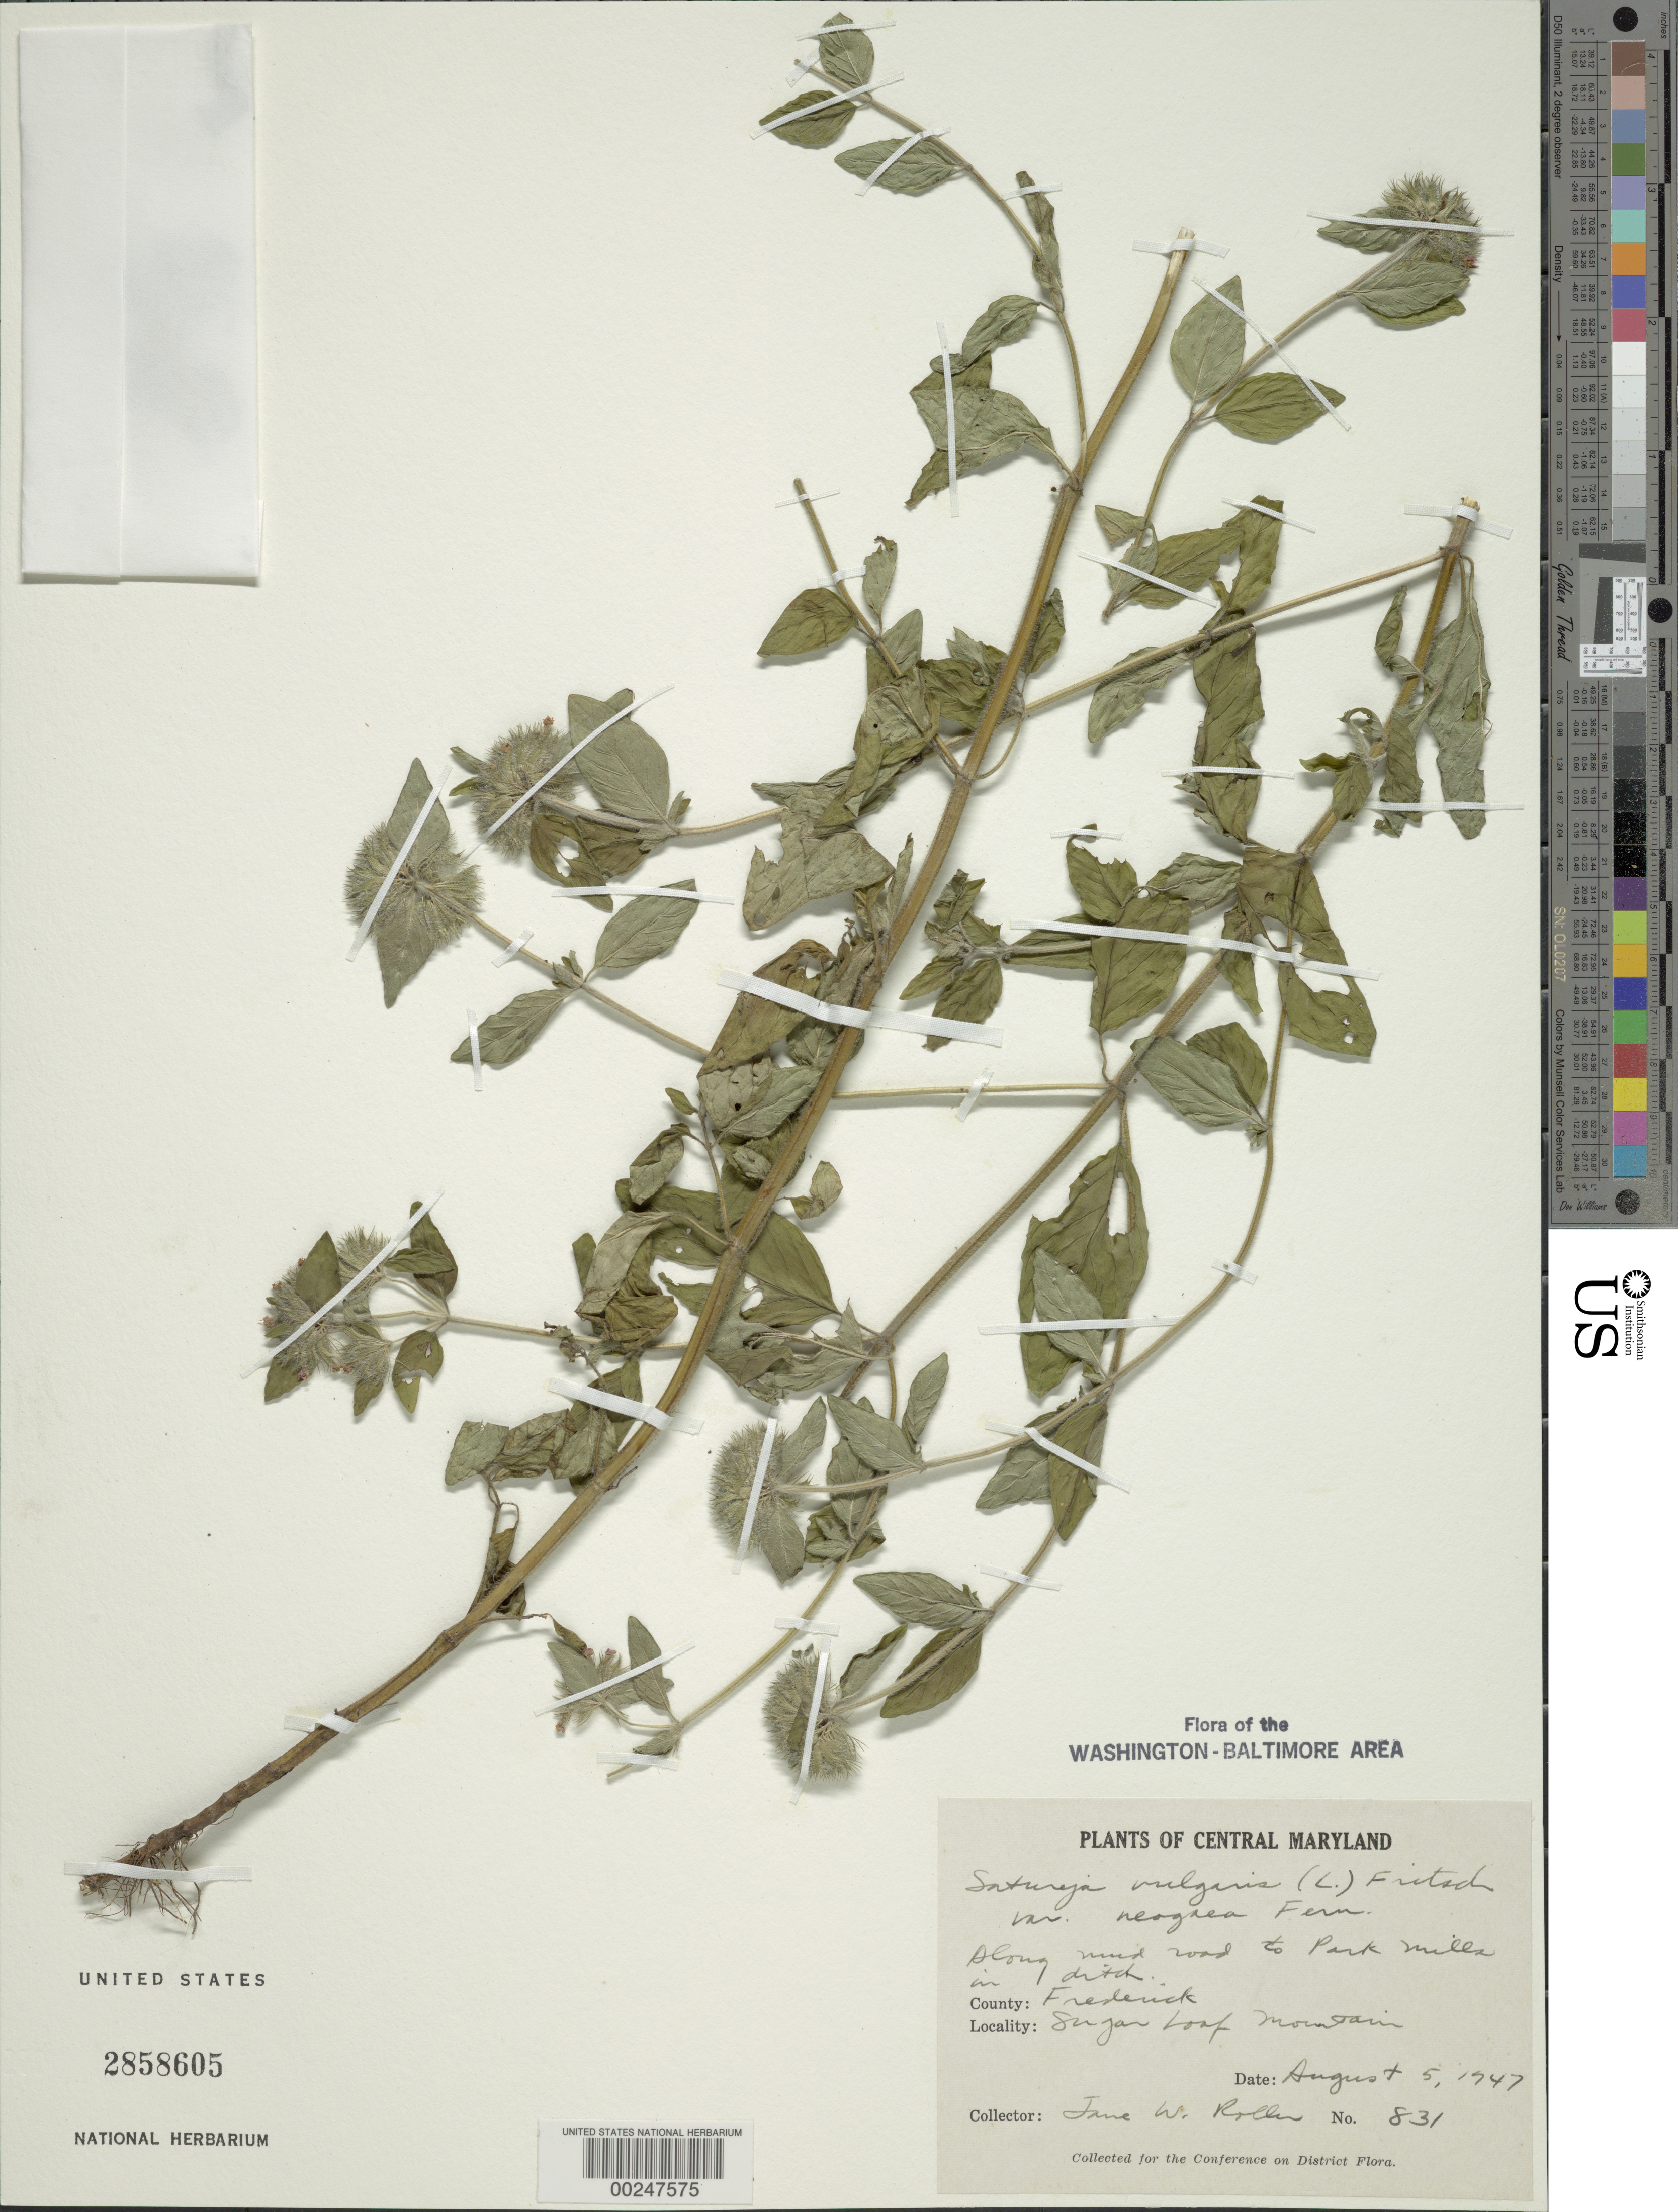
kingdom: Plantae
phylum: Tracheophyta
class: Magnoliopsida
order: Lamiales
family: Lamiaceae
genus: Clinopodium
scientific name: Clinopodium vulgare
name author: L.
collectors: J. W. Roller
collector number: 831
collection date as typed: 05 Aug 1947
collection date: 1947-08-05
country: United States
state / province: Maryland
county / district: Frederick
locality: Sugar Loaf Mountain, road to Park Mills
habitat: Along mud road, in ditch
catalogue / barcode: US 2858605